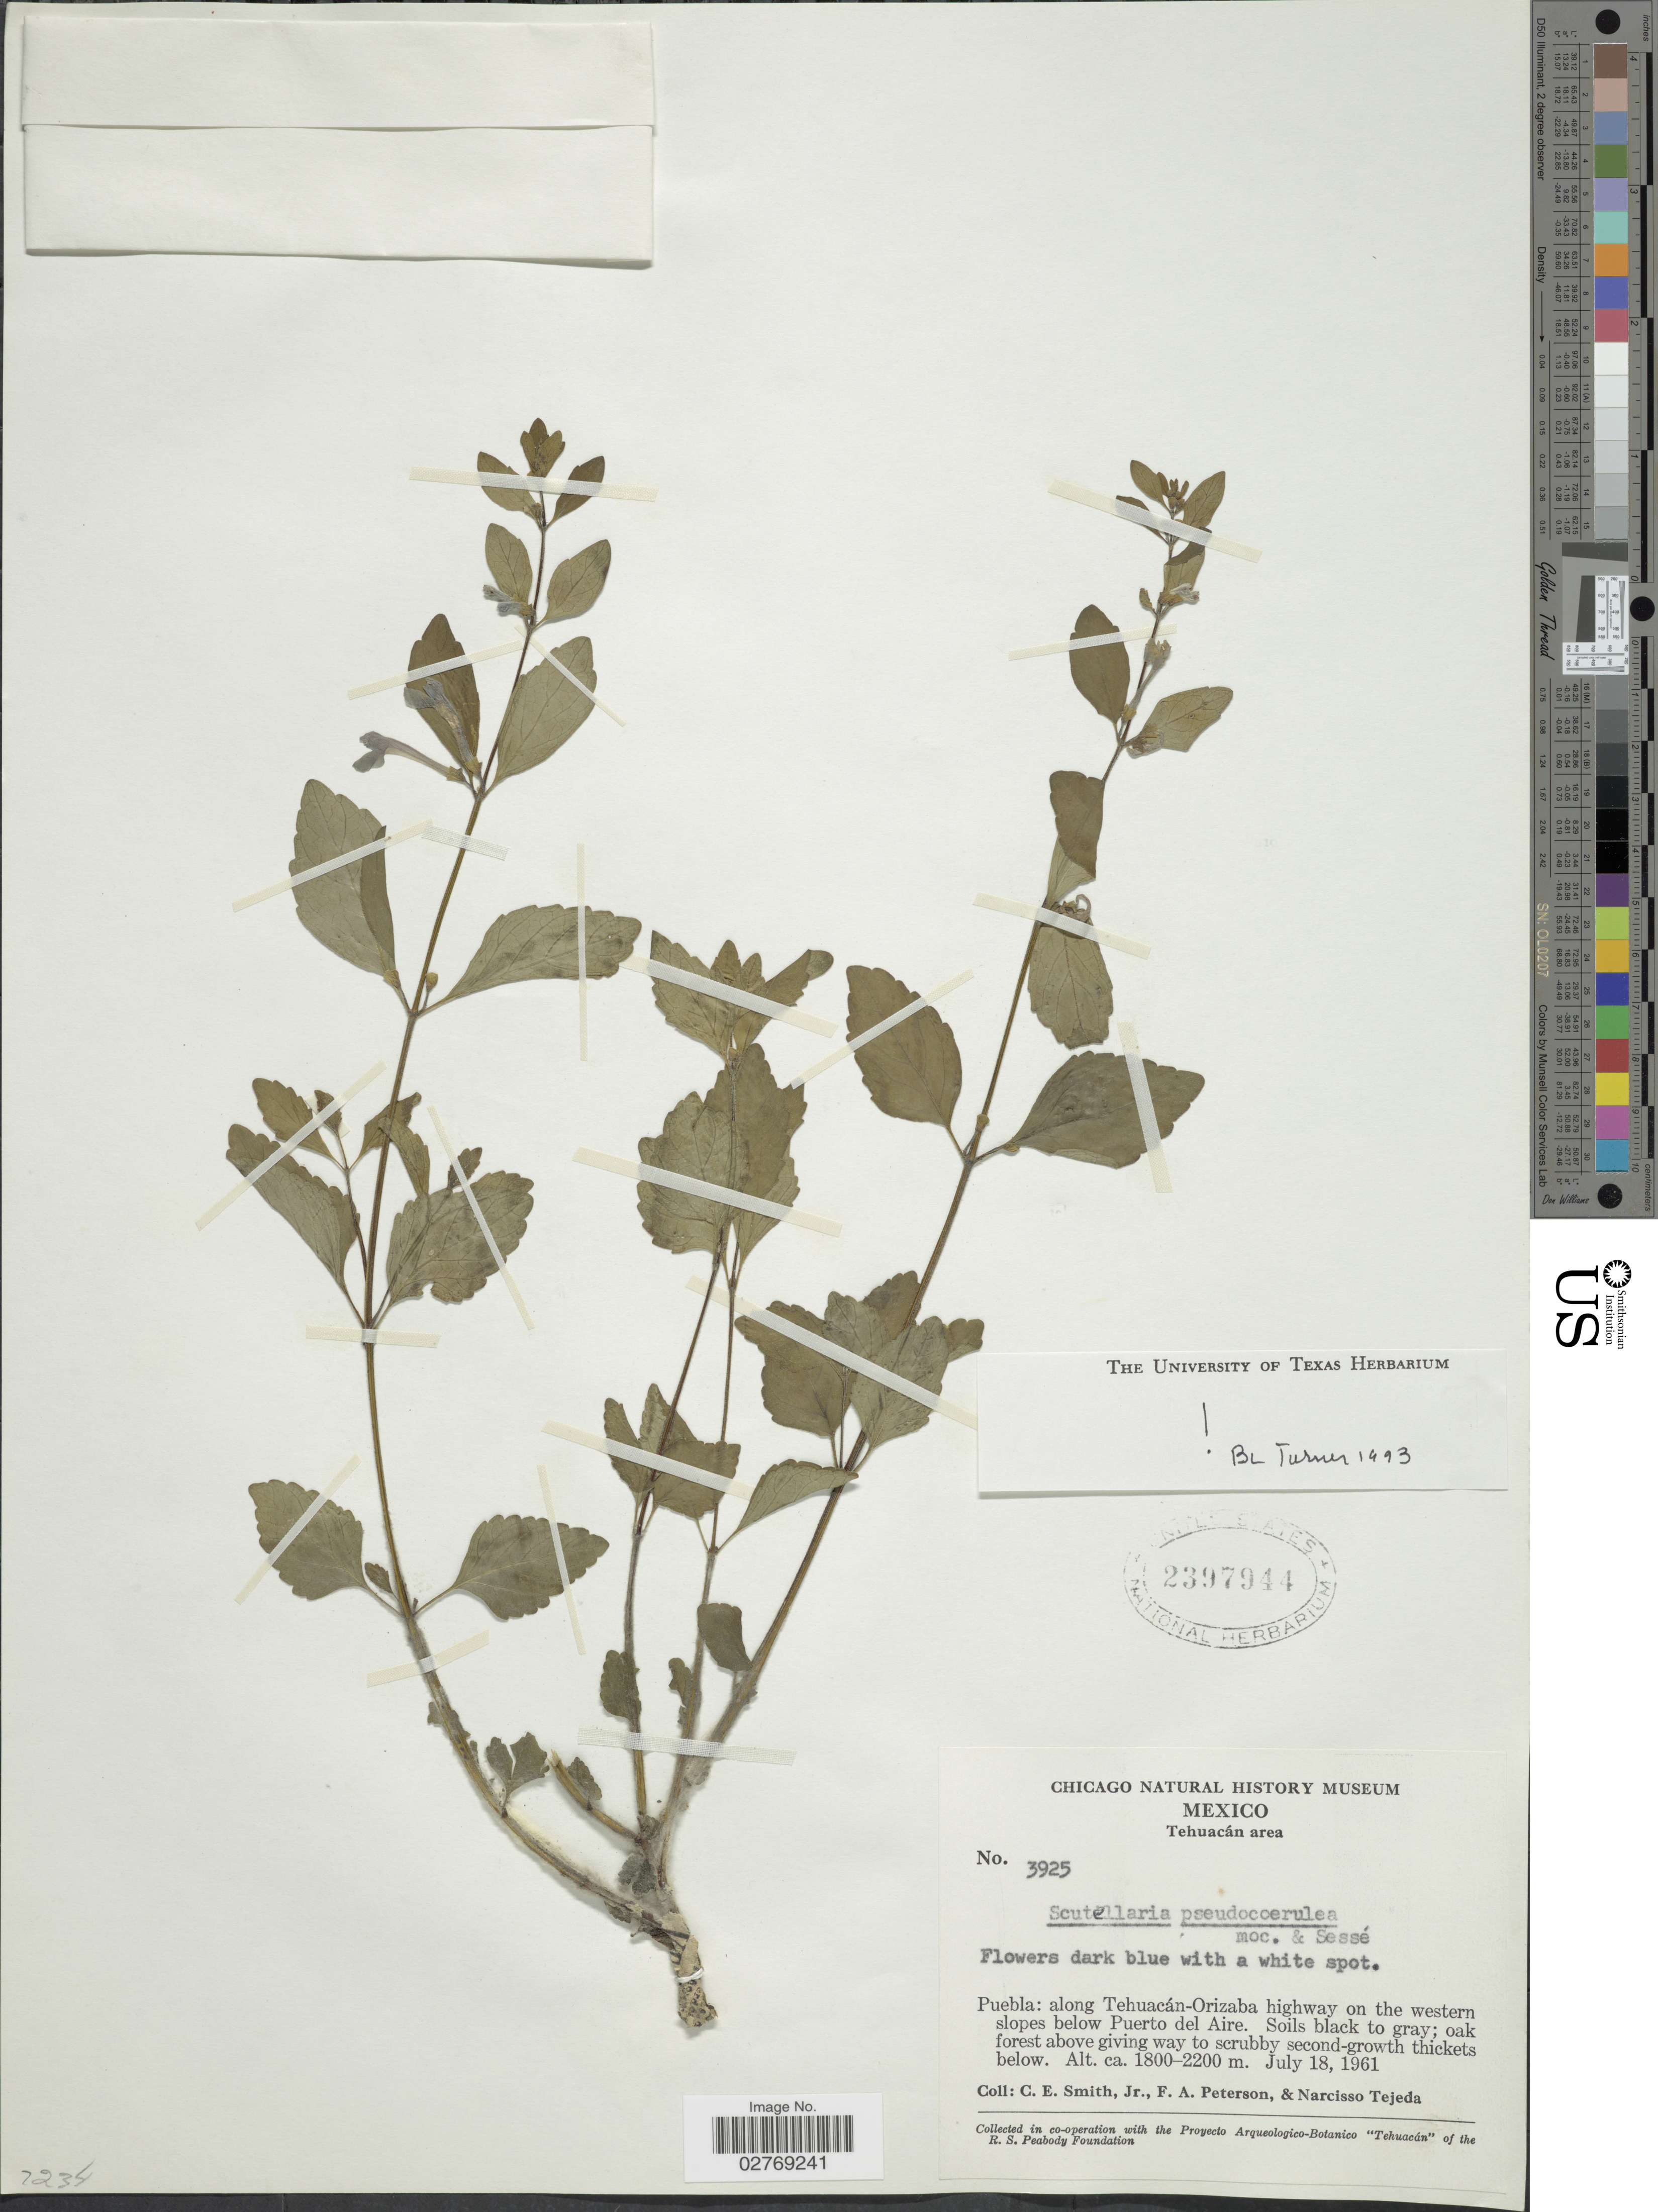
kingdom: Plantae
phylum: Tracheophyta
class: Magnoliopsida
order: Lamiales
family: Lamiaceae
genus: Scutellaria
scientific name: Scutellaria pseudocoerulea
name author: Briq.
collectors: C. E. Smith Jr., F. A. Peterson & N. Tejeda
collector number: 3925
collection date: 1961-07-18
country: Mexico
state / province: Puebla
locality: Tehuacán area. Along Tehuacán-Orizaba highway on the western slopes below Puerto del Aire.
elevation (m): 1800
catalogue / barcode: US 2397944